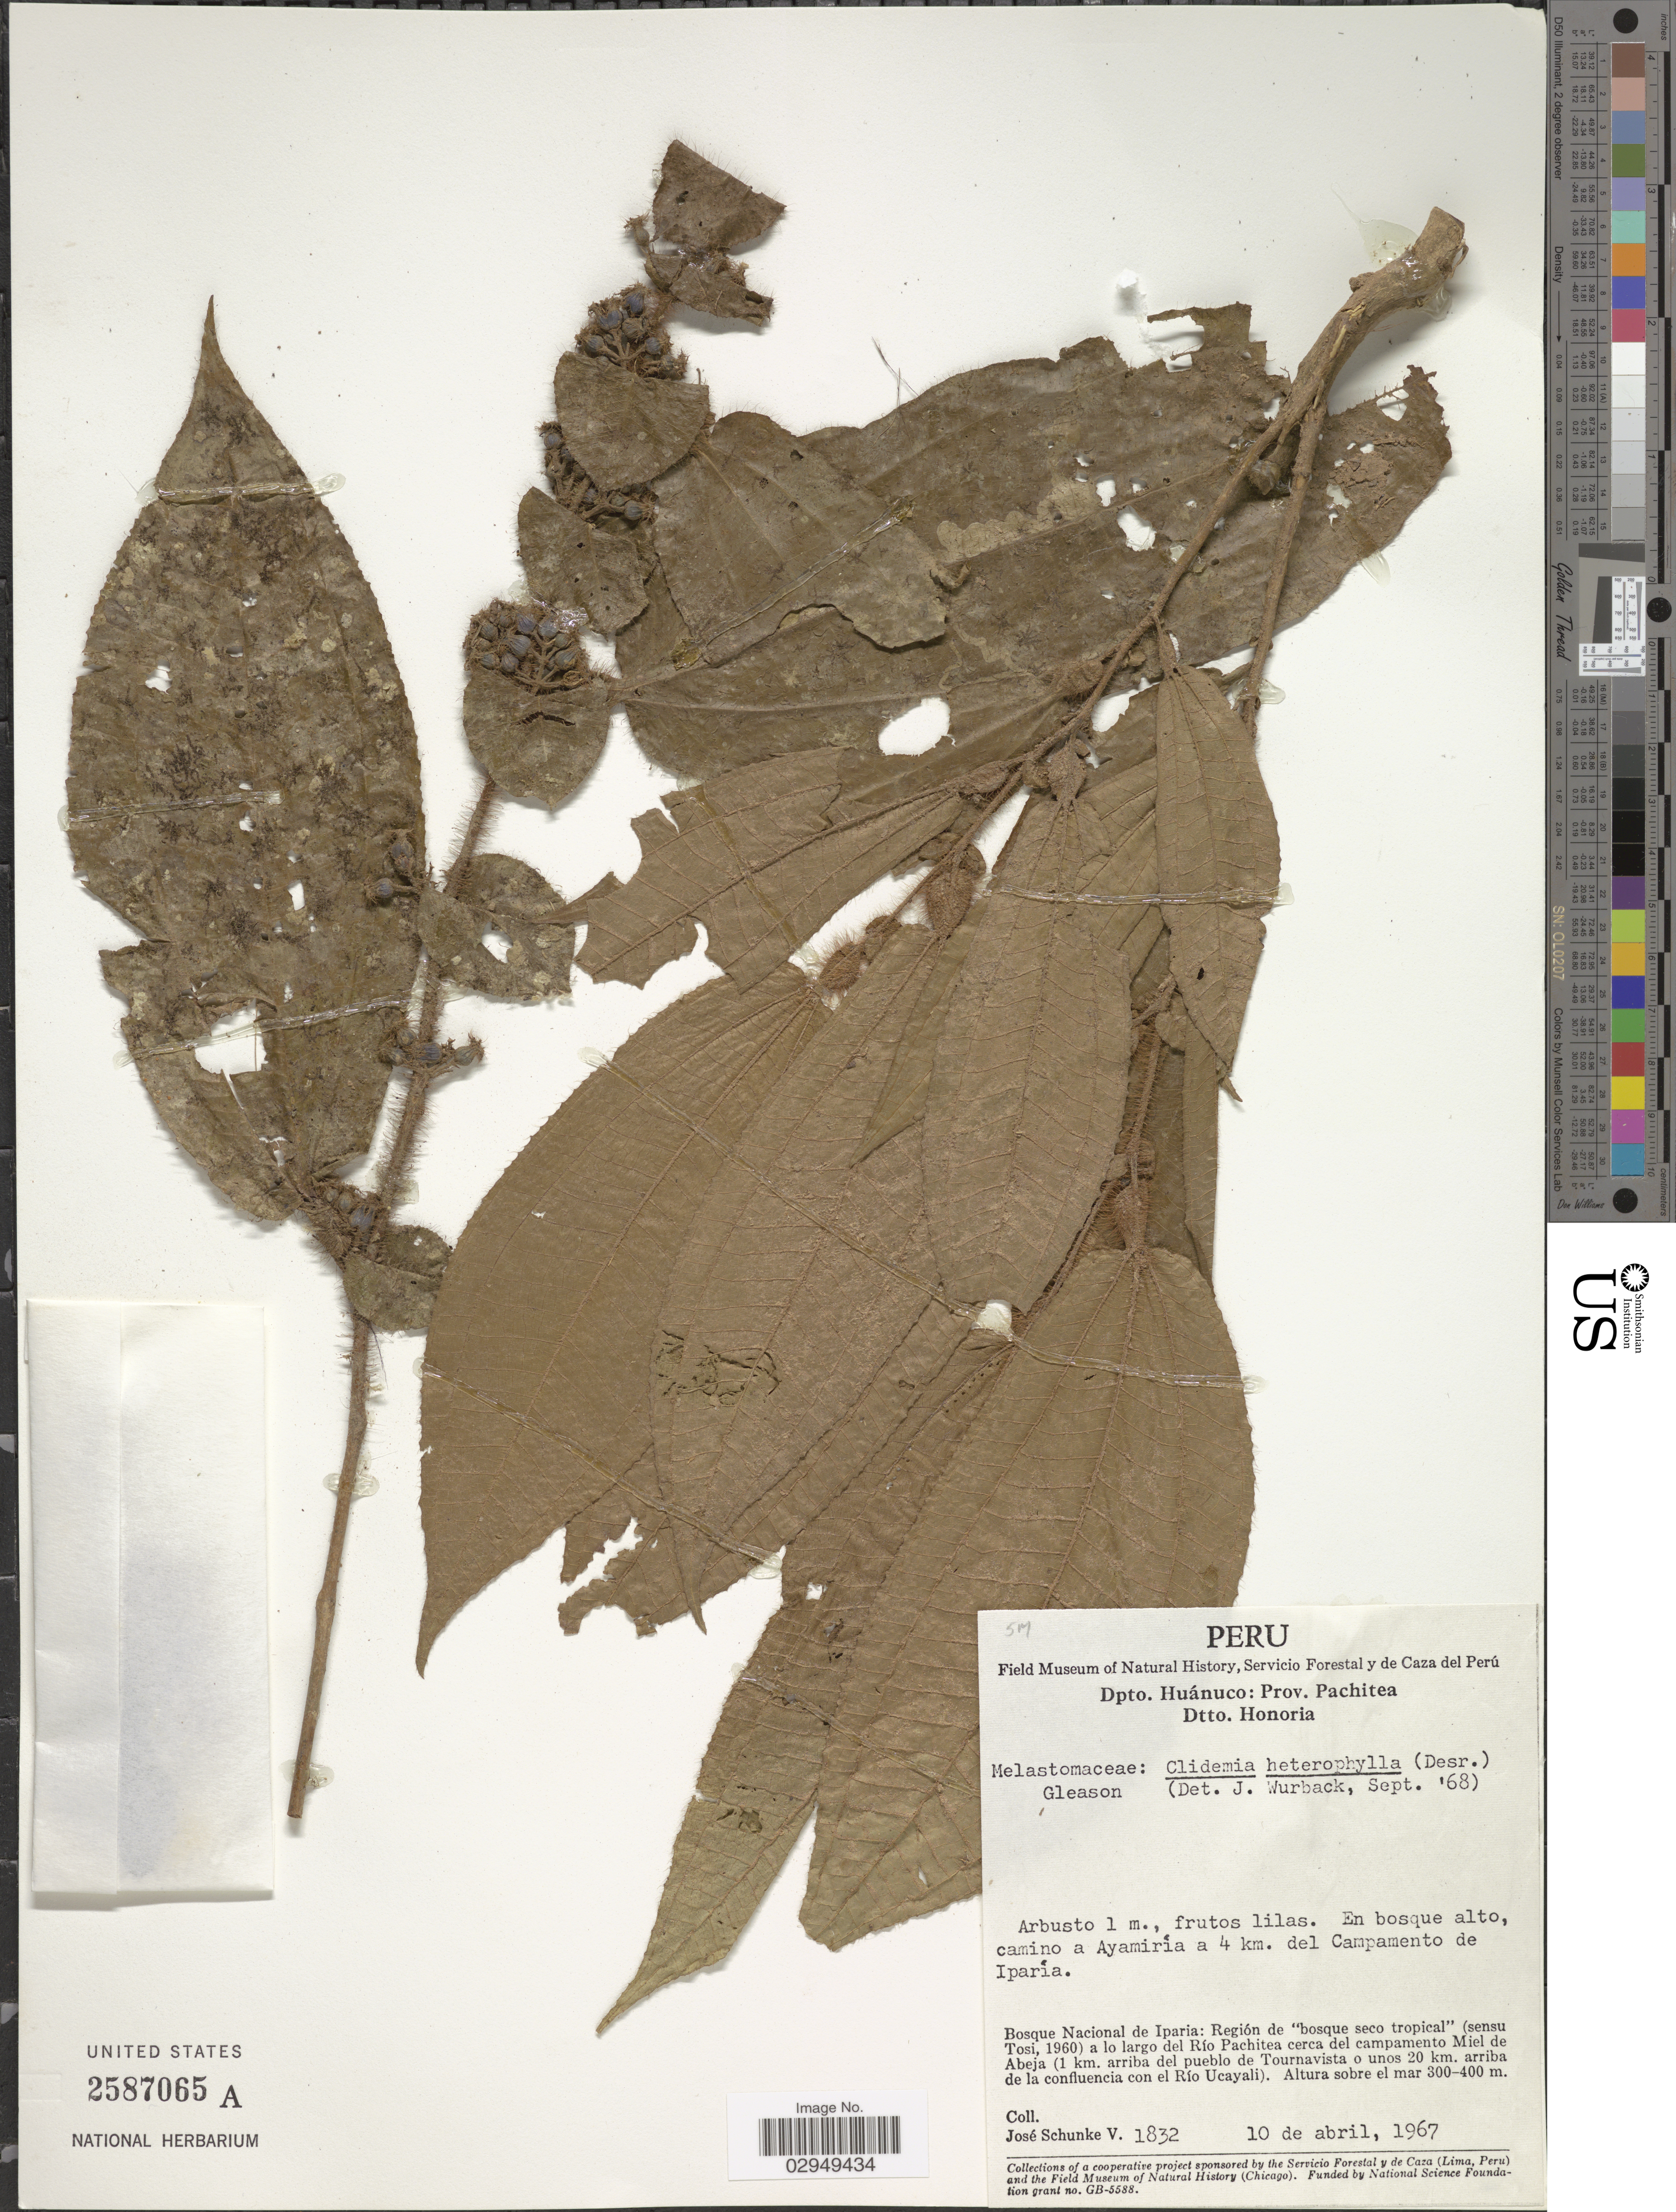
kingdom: Plantae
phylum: Tracheophyta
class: Magnoliopsida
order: Myrtales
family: Melastomataceae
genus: Clidemia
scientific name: Clidemia heterophylla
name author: Steud.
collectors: J. Schunke Vigo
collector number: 1832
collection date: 1967-04-10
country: Peru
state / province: Huánuco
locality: Dpto. Huánuco: Prov. Pachitea. Dtto. Honoria. En bosque alto, camino a Ayamiría a 4 km. del Campamento de Iparía. Bosque Nacional de Iparia: Región de "bosque seco tropical" (sensu Tosi, 1960) a lo largo del Río Pachitea cerca del campamento Miel de abeja (1 km. arriba del pueblo de Tournavista o unos 20 km. arriba de la confluencia con el Río Ucayali).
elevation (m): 300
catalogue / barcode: US 2587065A